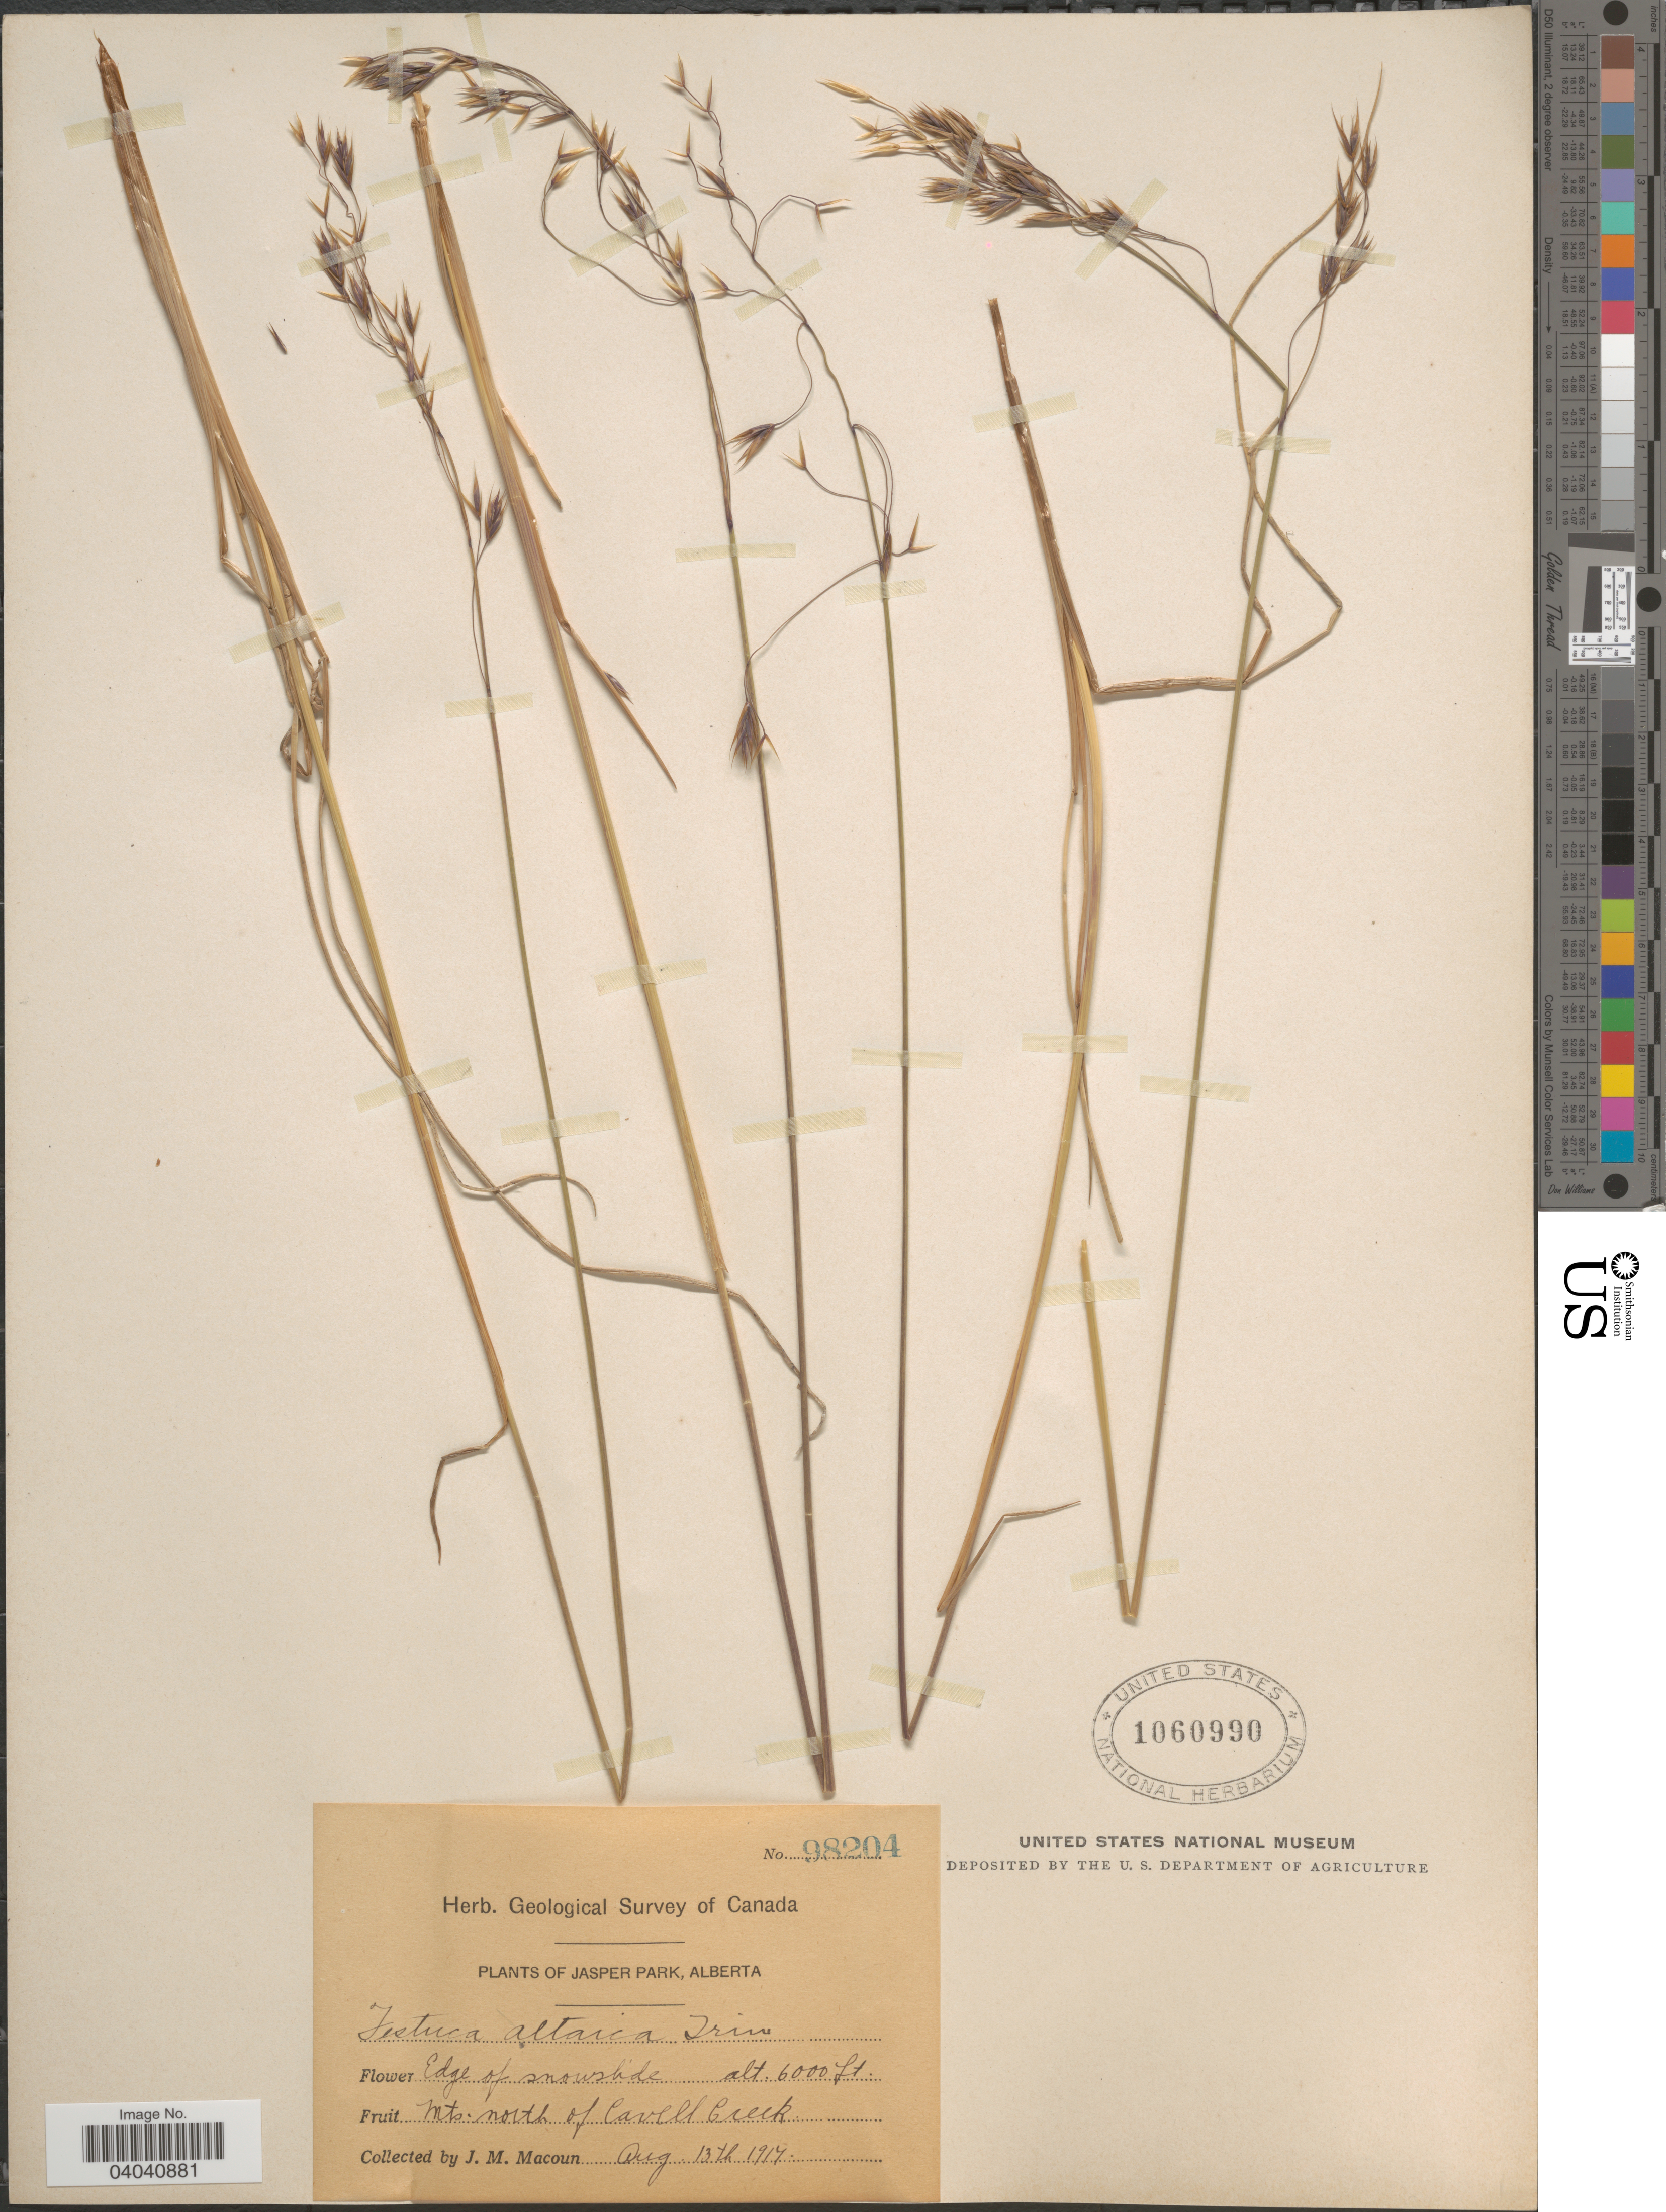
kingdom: Plantae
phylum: Tracheophyta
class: Liliopsida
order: Poales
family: Poaceae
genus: Festuca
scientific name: Festuca altaica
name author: Trin.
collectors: J. M. Macoun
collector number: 98204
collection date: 1917-08-13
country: Canada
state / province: Alberta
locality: Jasper Park. Edge of snowslide. Mts. north of Cavell Creek.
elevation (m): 1829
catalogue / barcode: US 1060990